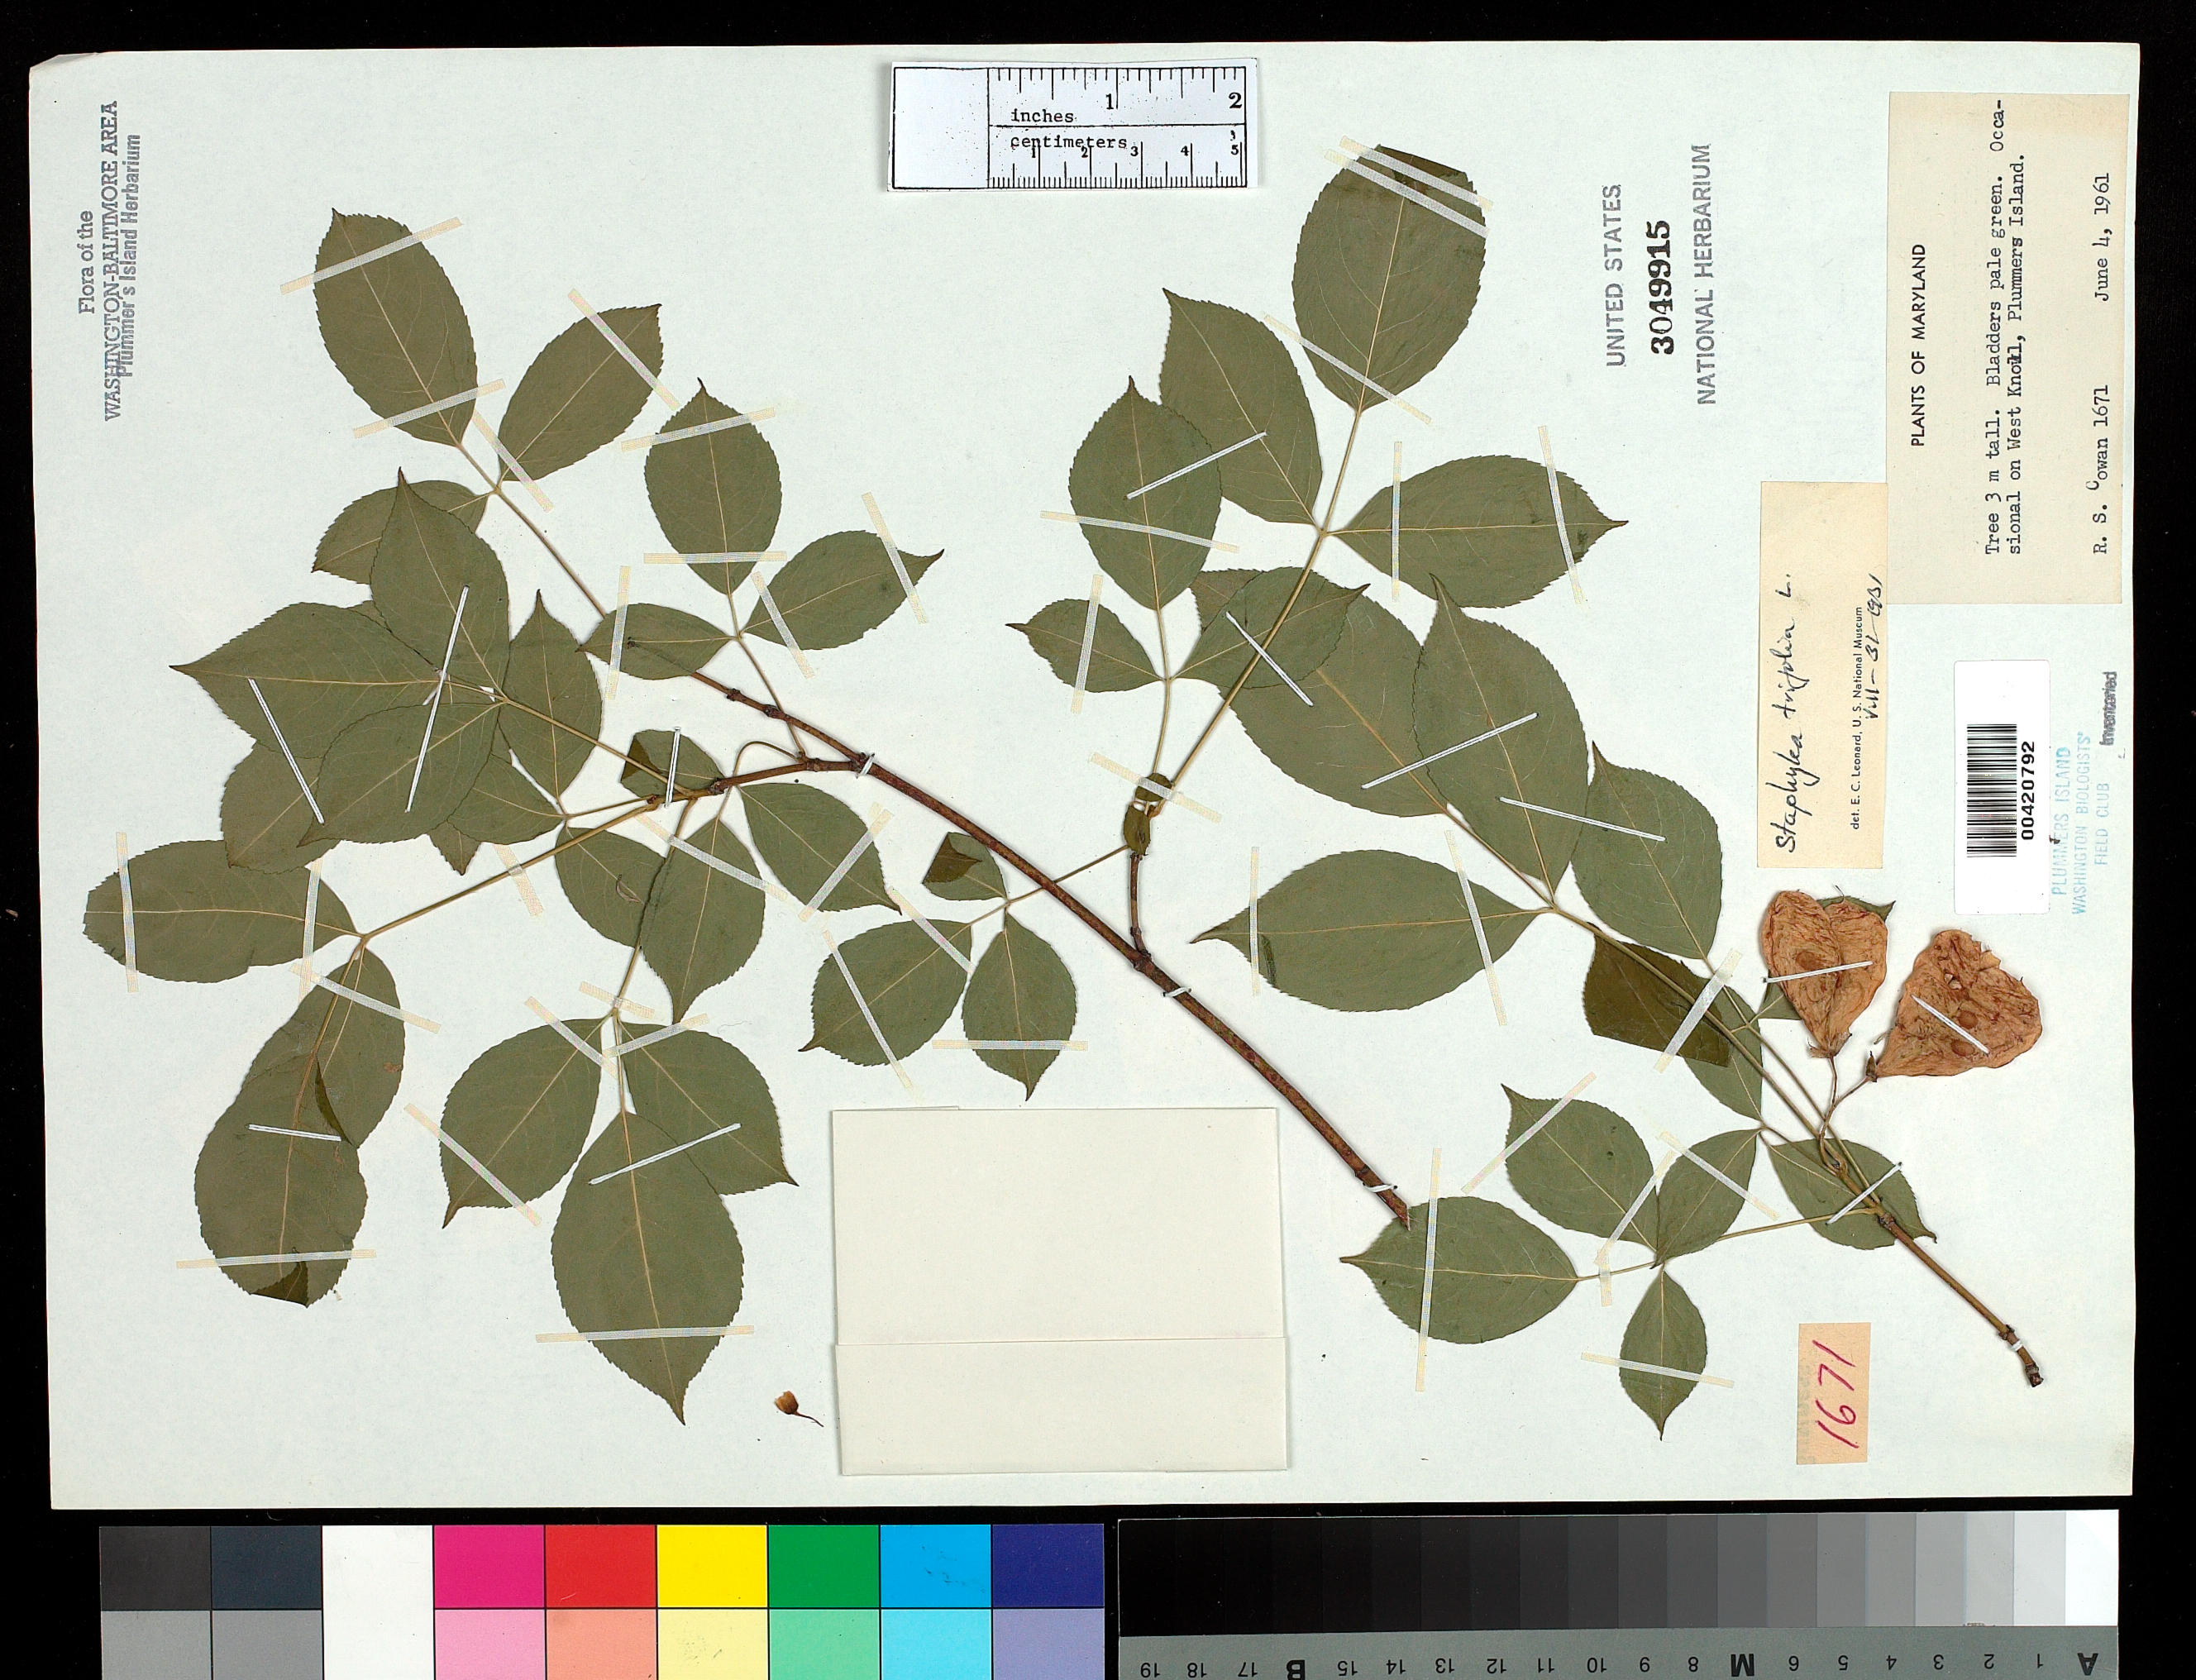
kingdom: Plantae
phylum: Tracheophyta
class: Magnoliopsida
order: Crossosomatales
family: Staphyleaceae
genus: Staphylea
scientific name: Staphylea trifolia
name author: L.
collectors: R. S. Cowan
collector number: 1671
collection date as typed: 04 Jun 1961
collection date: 1961-06-04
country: United States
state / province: Maryland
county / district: Montgomery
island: Plummers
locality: Plummer's Island; west knoll C. & O. Canal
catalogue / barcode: US 3049915